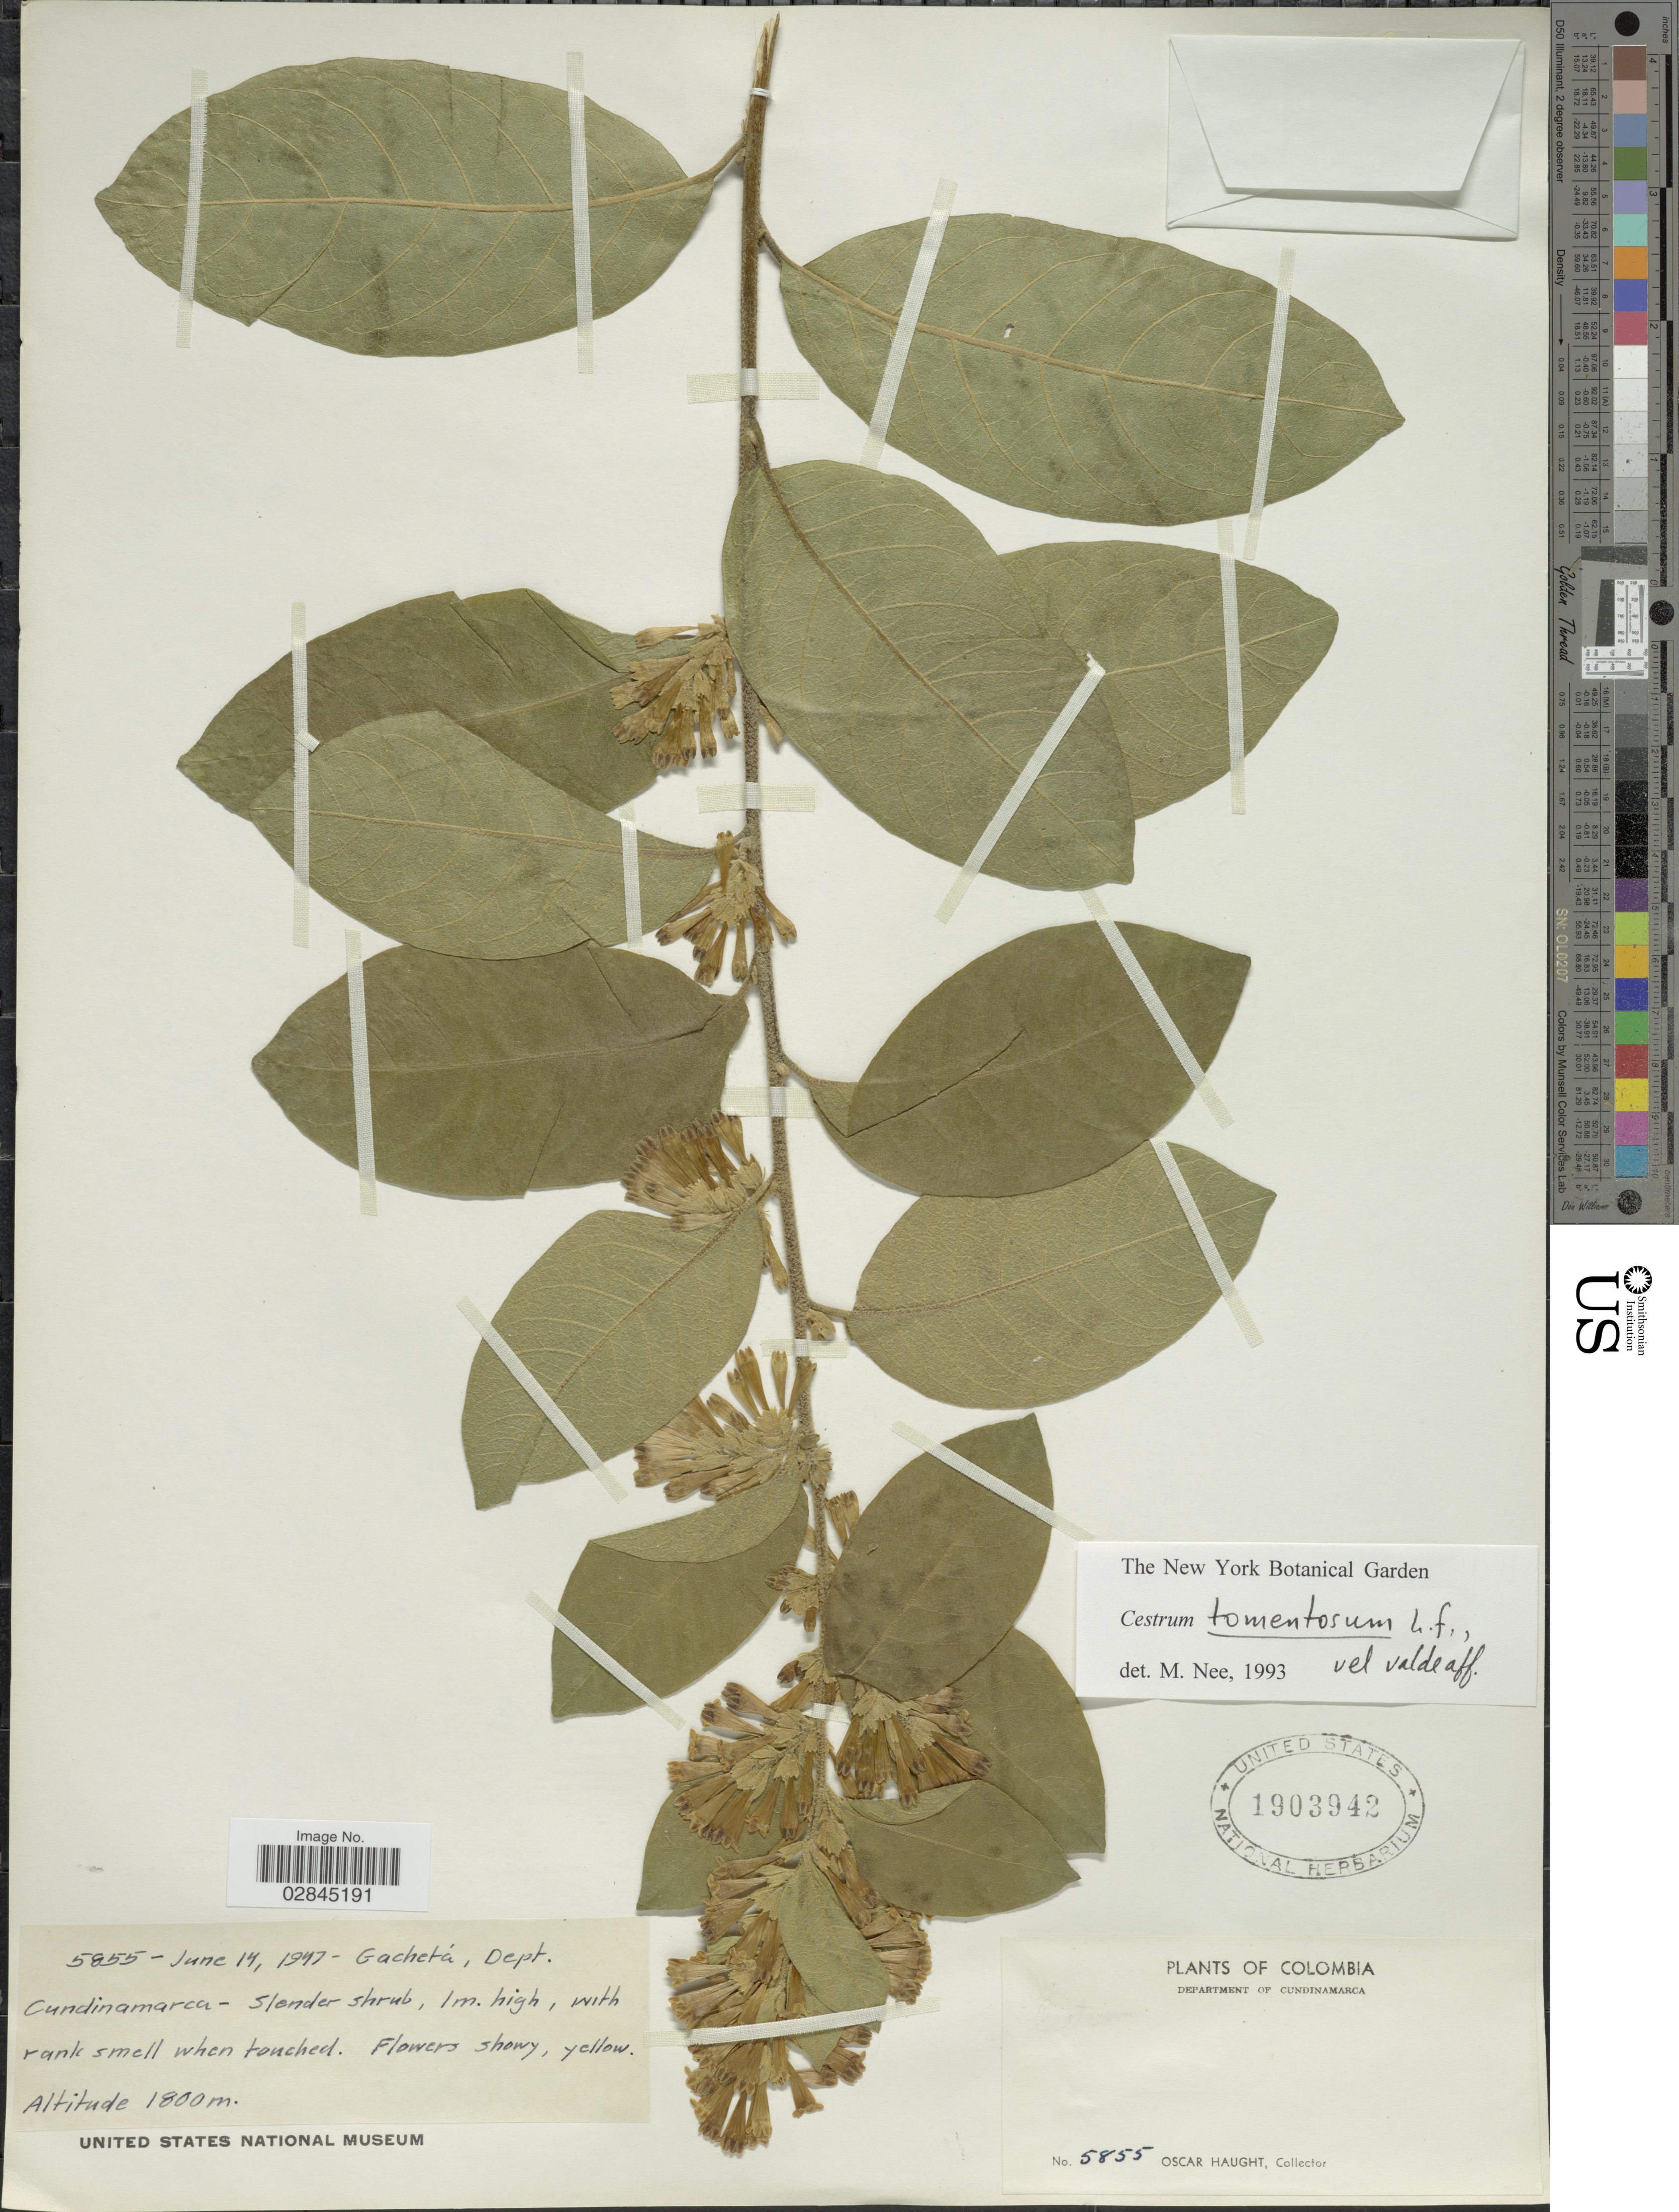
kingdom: Plantae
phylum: Tracheophyta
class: Magnoliopsida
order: Solanales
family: Solanaceae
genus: Cestrum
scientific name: Cestrum tomentosum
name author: L. f.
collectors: O. Haught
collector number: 5855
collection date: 1947-06-14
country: Colombia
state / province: Cundinamarca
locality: Gachetá, Department of Cundinamarca.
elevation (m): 1800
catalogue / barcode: US 1903942